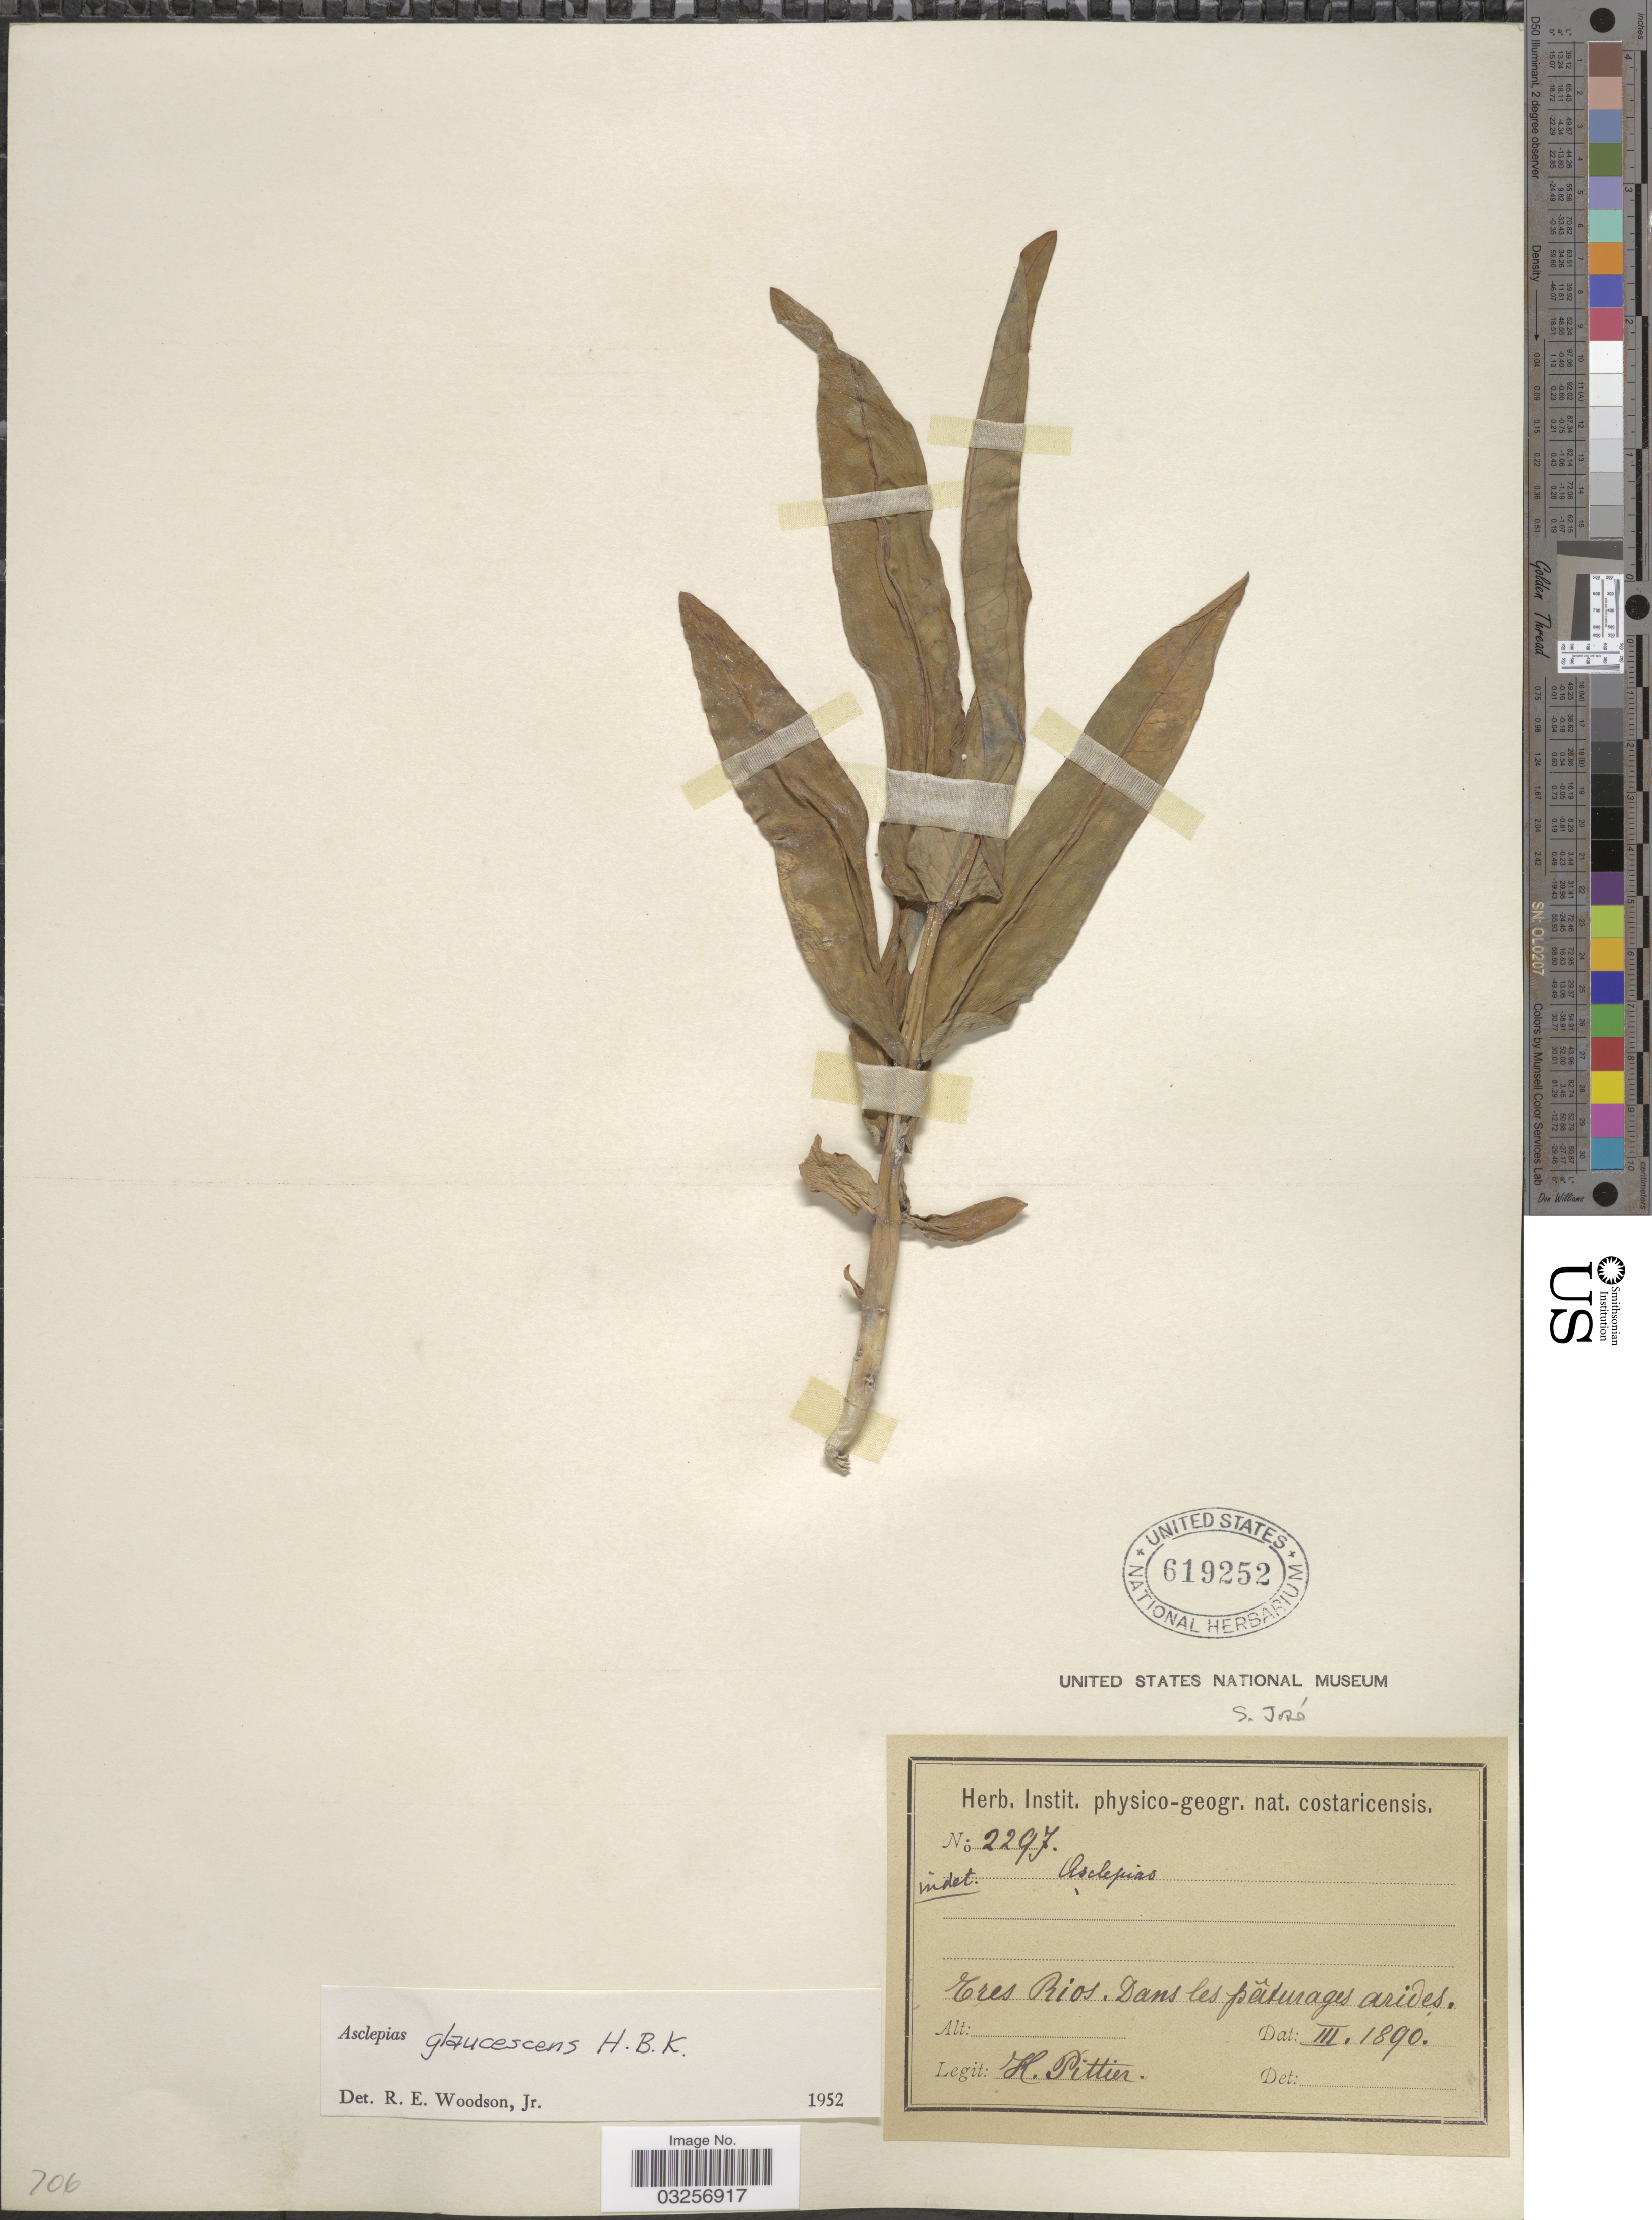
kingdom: Plantae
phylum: Tracheophyta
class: Magnoliopsida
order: Gentianales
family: Apocynaceae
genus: Asclepias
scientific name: Asclepias glaucescens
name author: Kunth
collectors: H. F. Pittier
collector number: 2297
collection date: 1890-03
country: Costa Rica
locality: Tres Rios. Dans les pâturages arides.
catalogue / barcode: US 619252